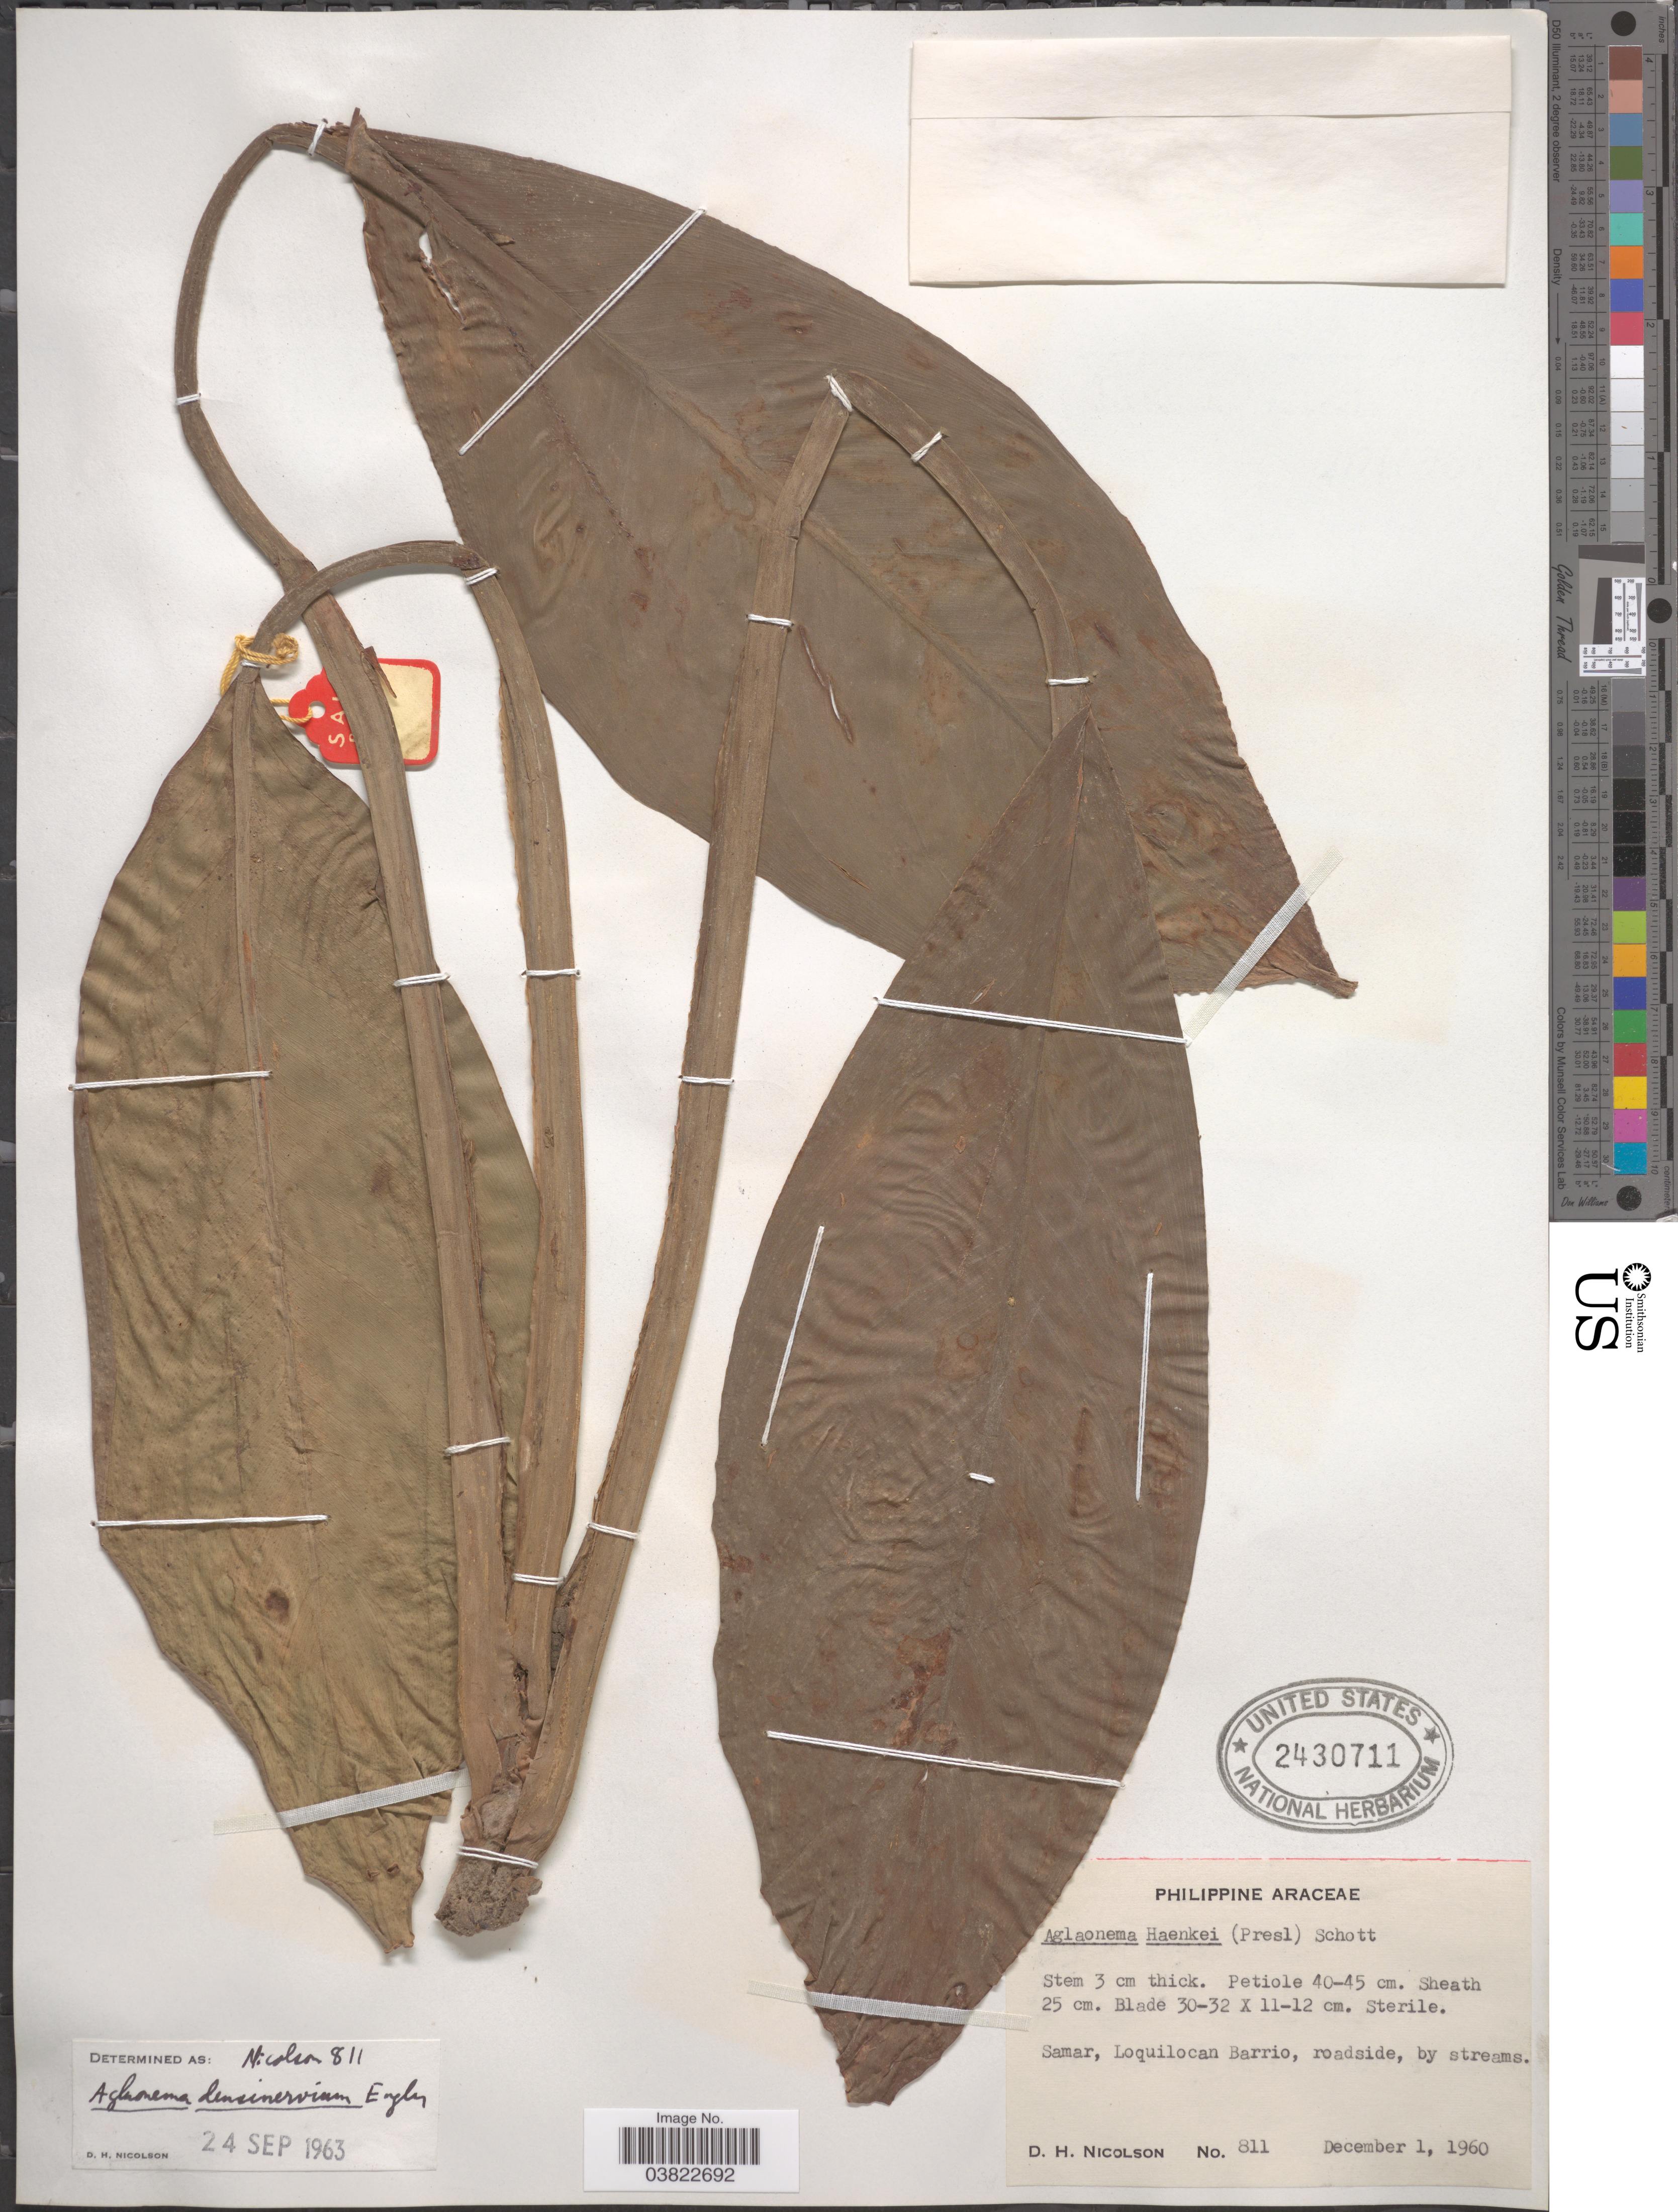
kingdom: Plantae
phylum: Tracheophyta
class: Liliopsida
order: Alismatales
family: Araceae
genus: Aglaonema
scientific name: Aglaonema densinervium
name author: Engl.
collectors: D. H. Nicolson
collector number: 811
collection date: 1960-12-01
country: Philippines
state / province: Eastern Visayas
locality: Samar, Loquilocan Barrio.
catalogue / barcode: US 2430711